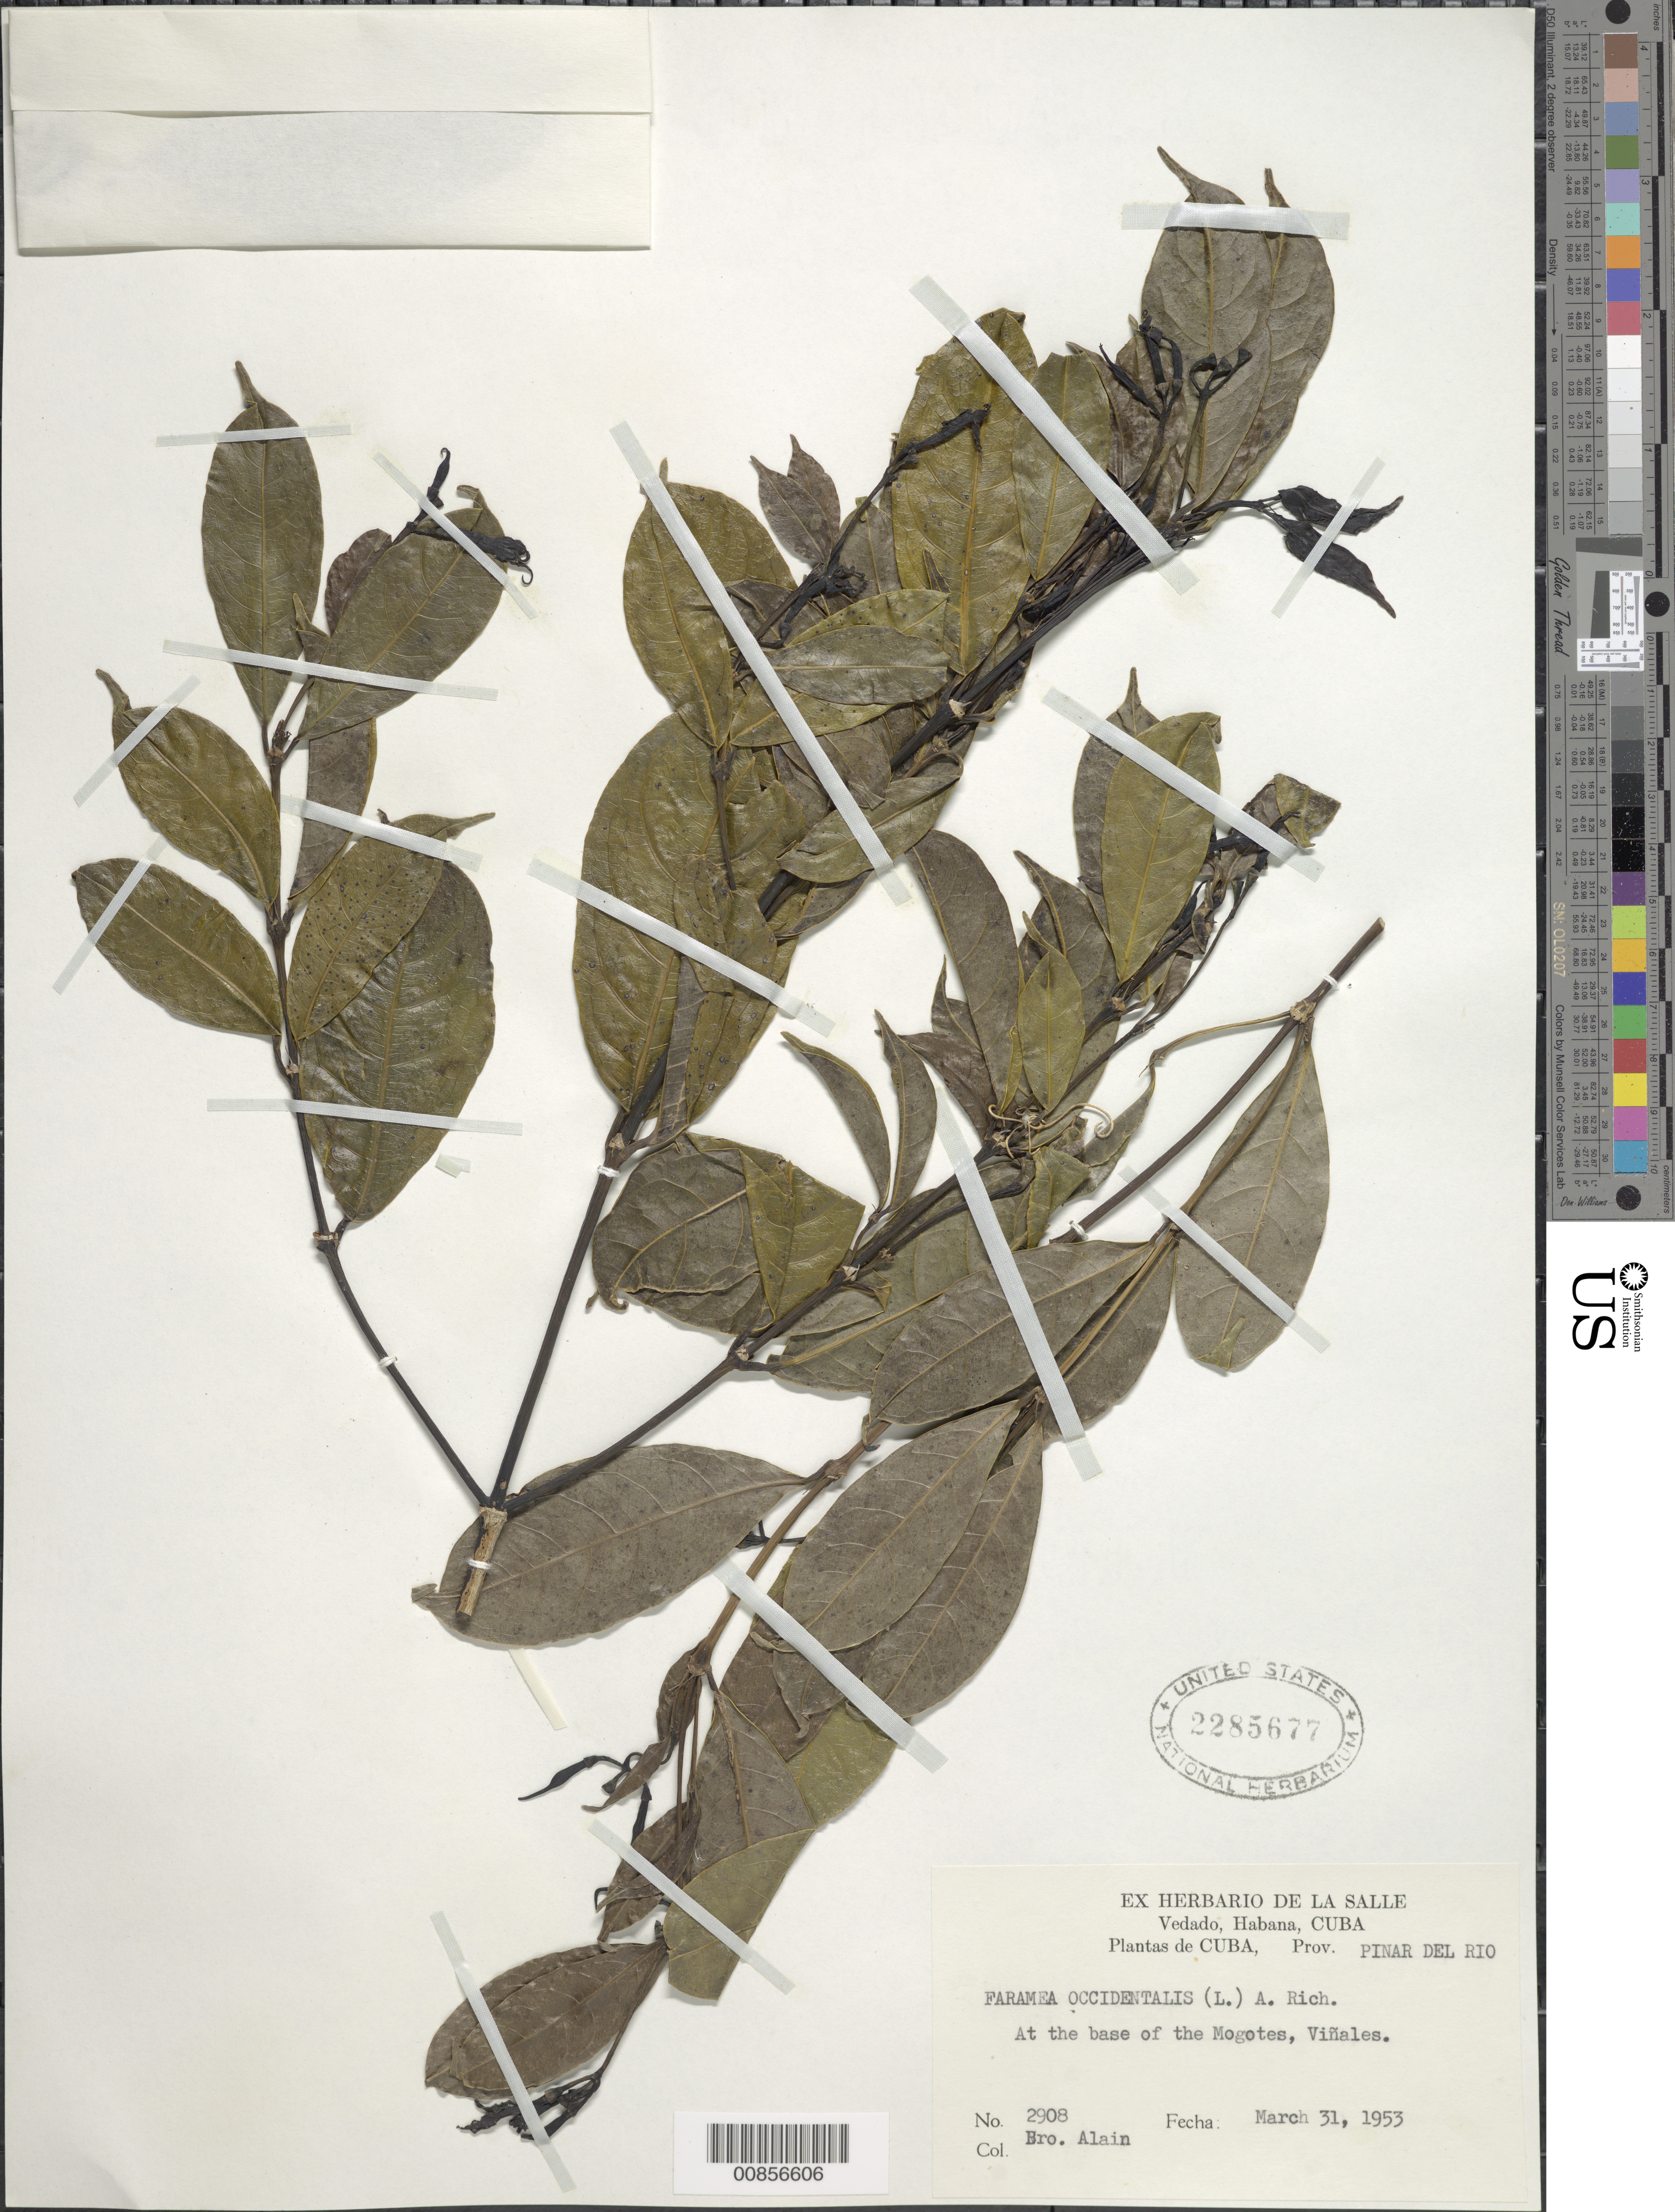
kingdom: Plantae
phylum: Tracheophyta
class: Magnoliopsida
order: Gentianales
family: Rubiaceae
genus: Faramea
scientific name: Faramea occidentalis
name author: (L.) A. Rich.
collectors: A. H. Liogier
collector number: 2908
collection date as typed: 31 Mar 1953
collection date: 1953-03-31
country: Cuba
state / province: Pinar del Río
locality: At the base of the Mogotes, Viñales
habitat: At base of mogotes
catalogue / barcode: US 2285677